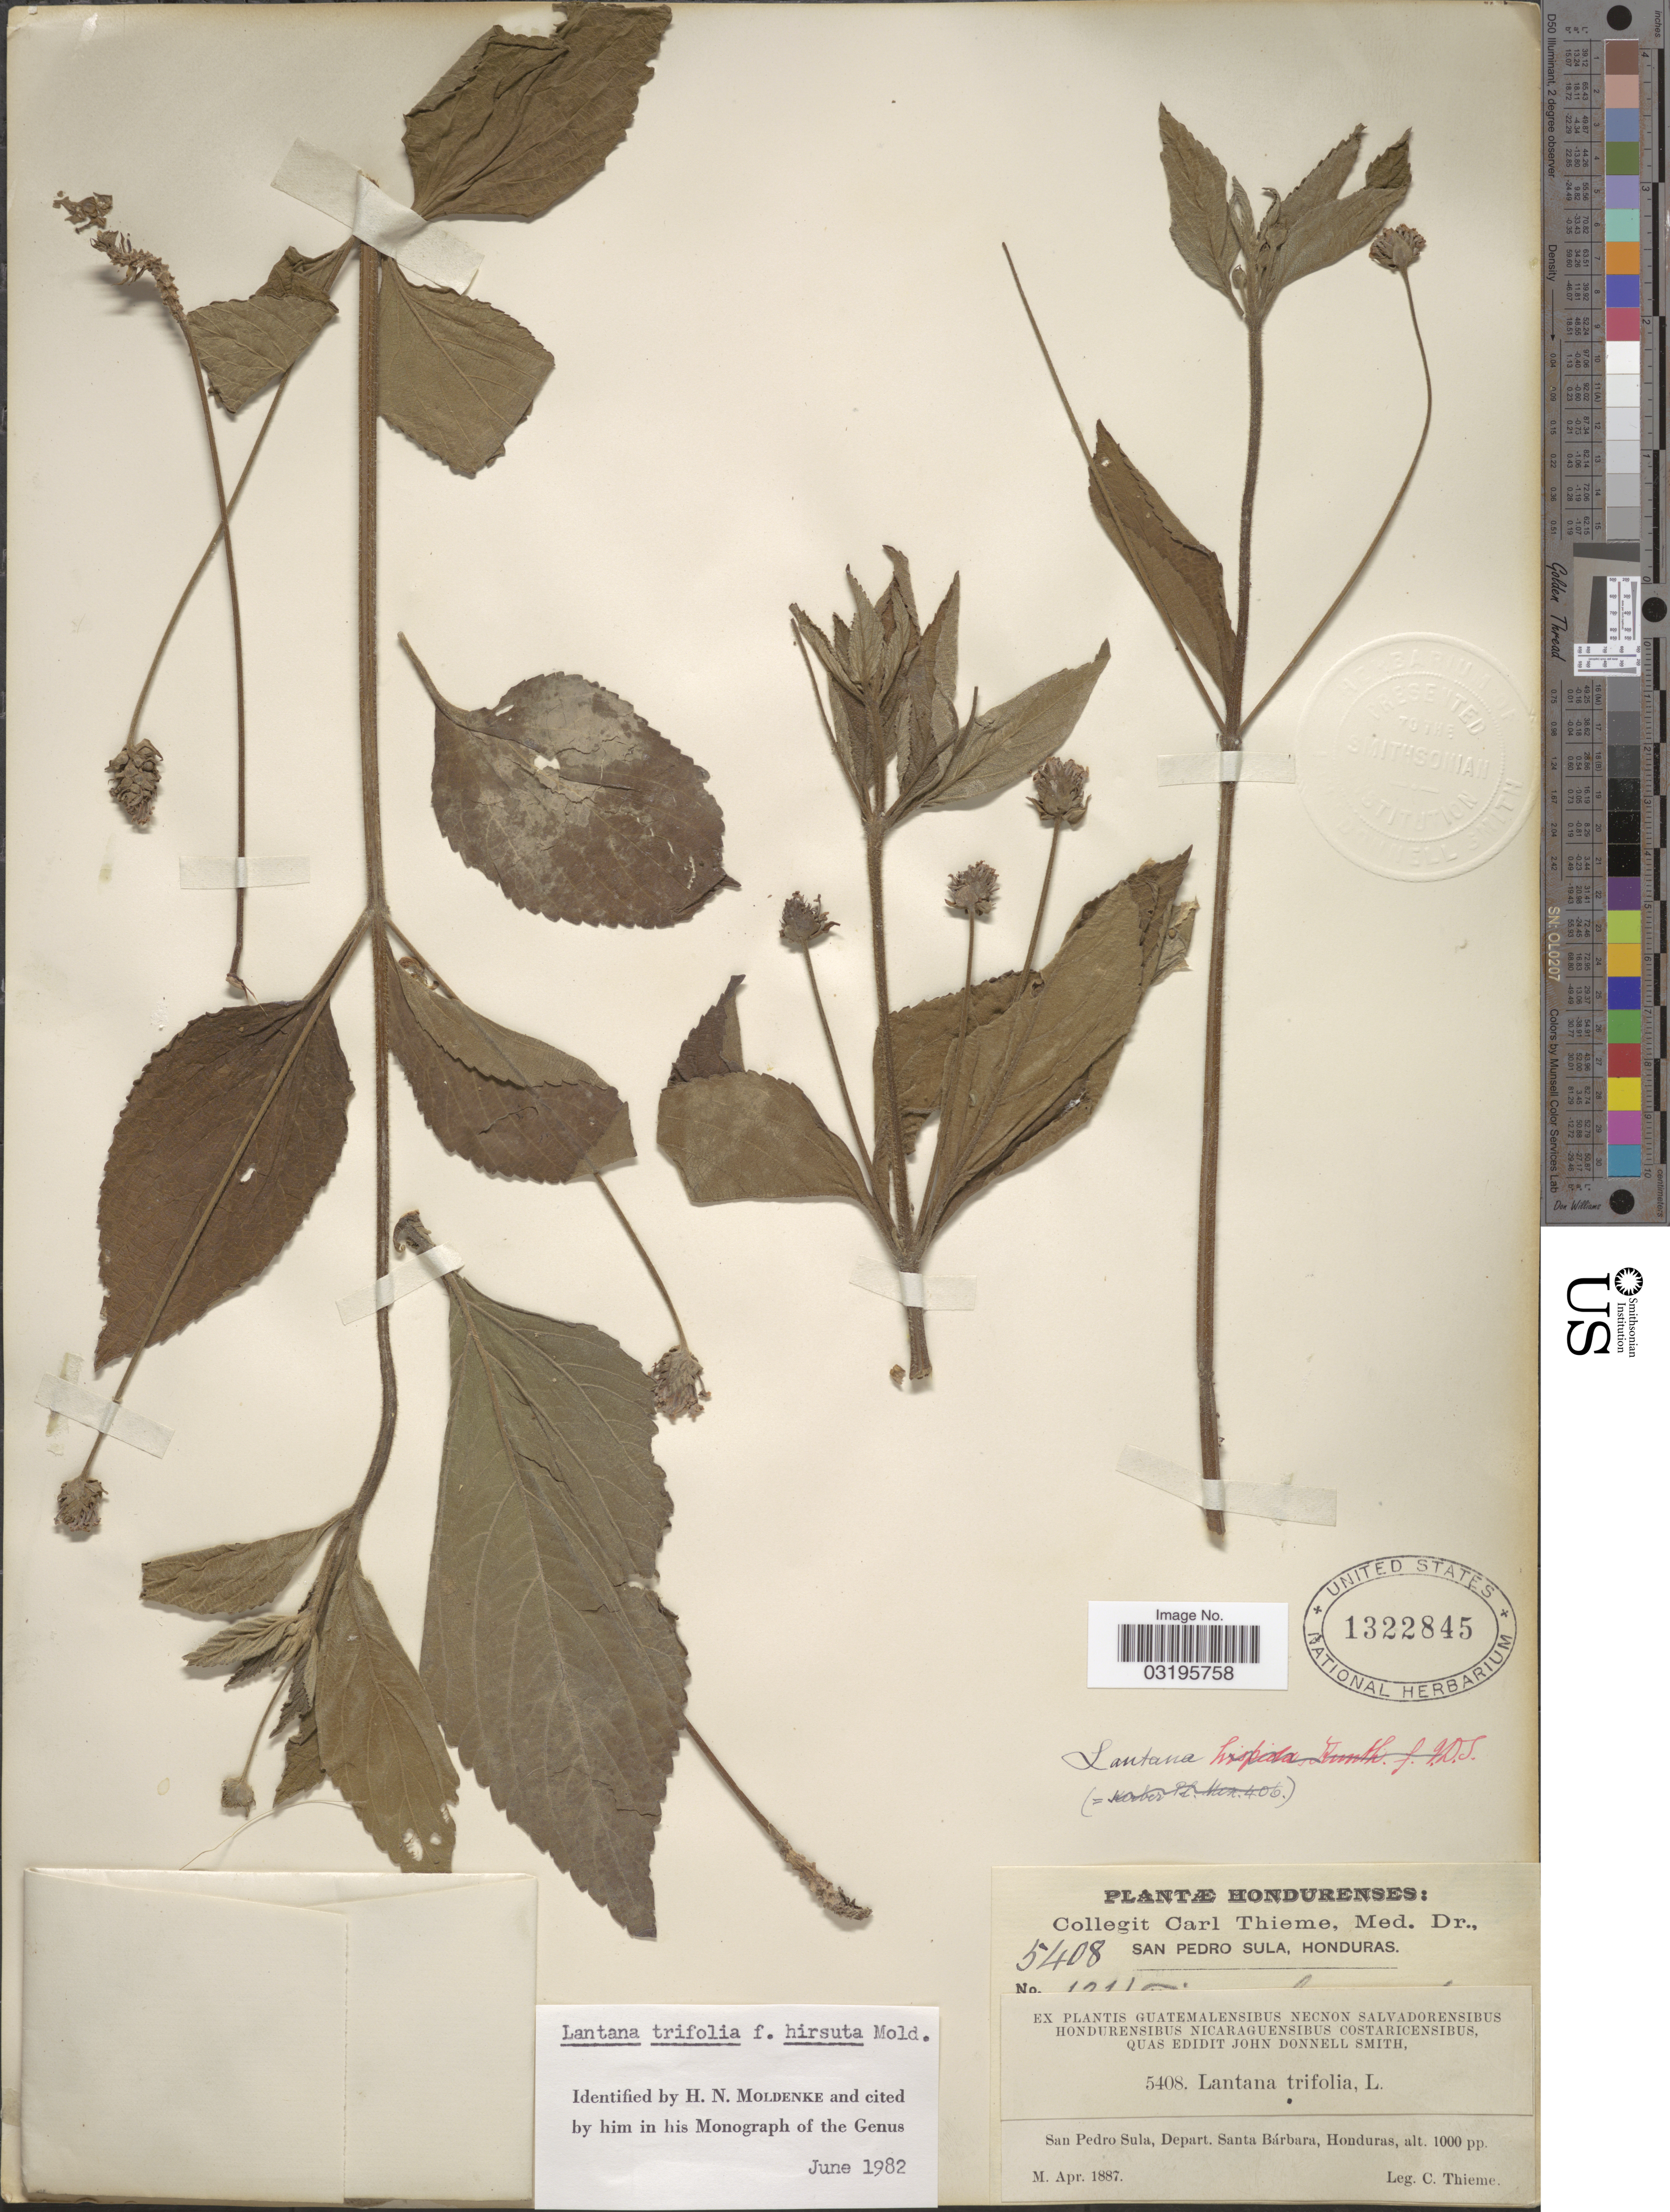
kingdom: Plantae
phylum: Tracheophyta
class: Magnoliopsida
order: Lamiales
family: Verbenaceae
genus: Lantana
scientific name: Lantana trifolia f. hirsuta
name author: Moldenke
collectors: C. Thieme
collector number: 5408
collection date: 1887-04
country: Honduras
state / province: Santa Bárbara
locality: San Pedro Sula, Depart. Santa Bárbara.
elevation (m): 305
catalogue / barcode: US 1322845